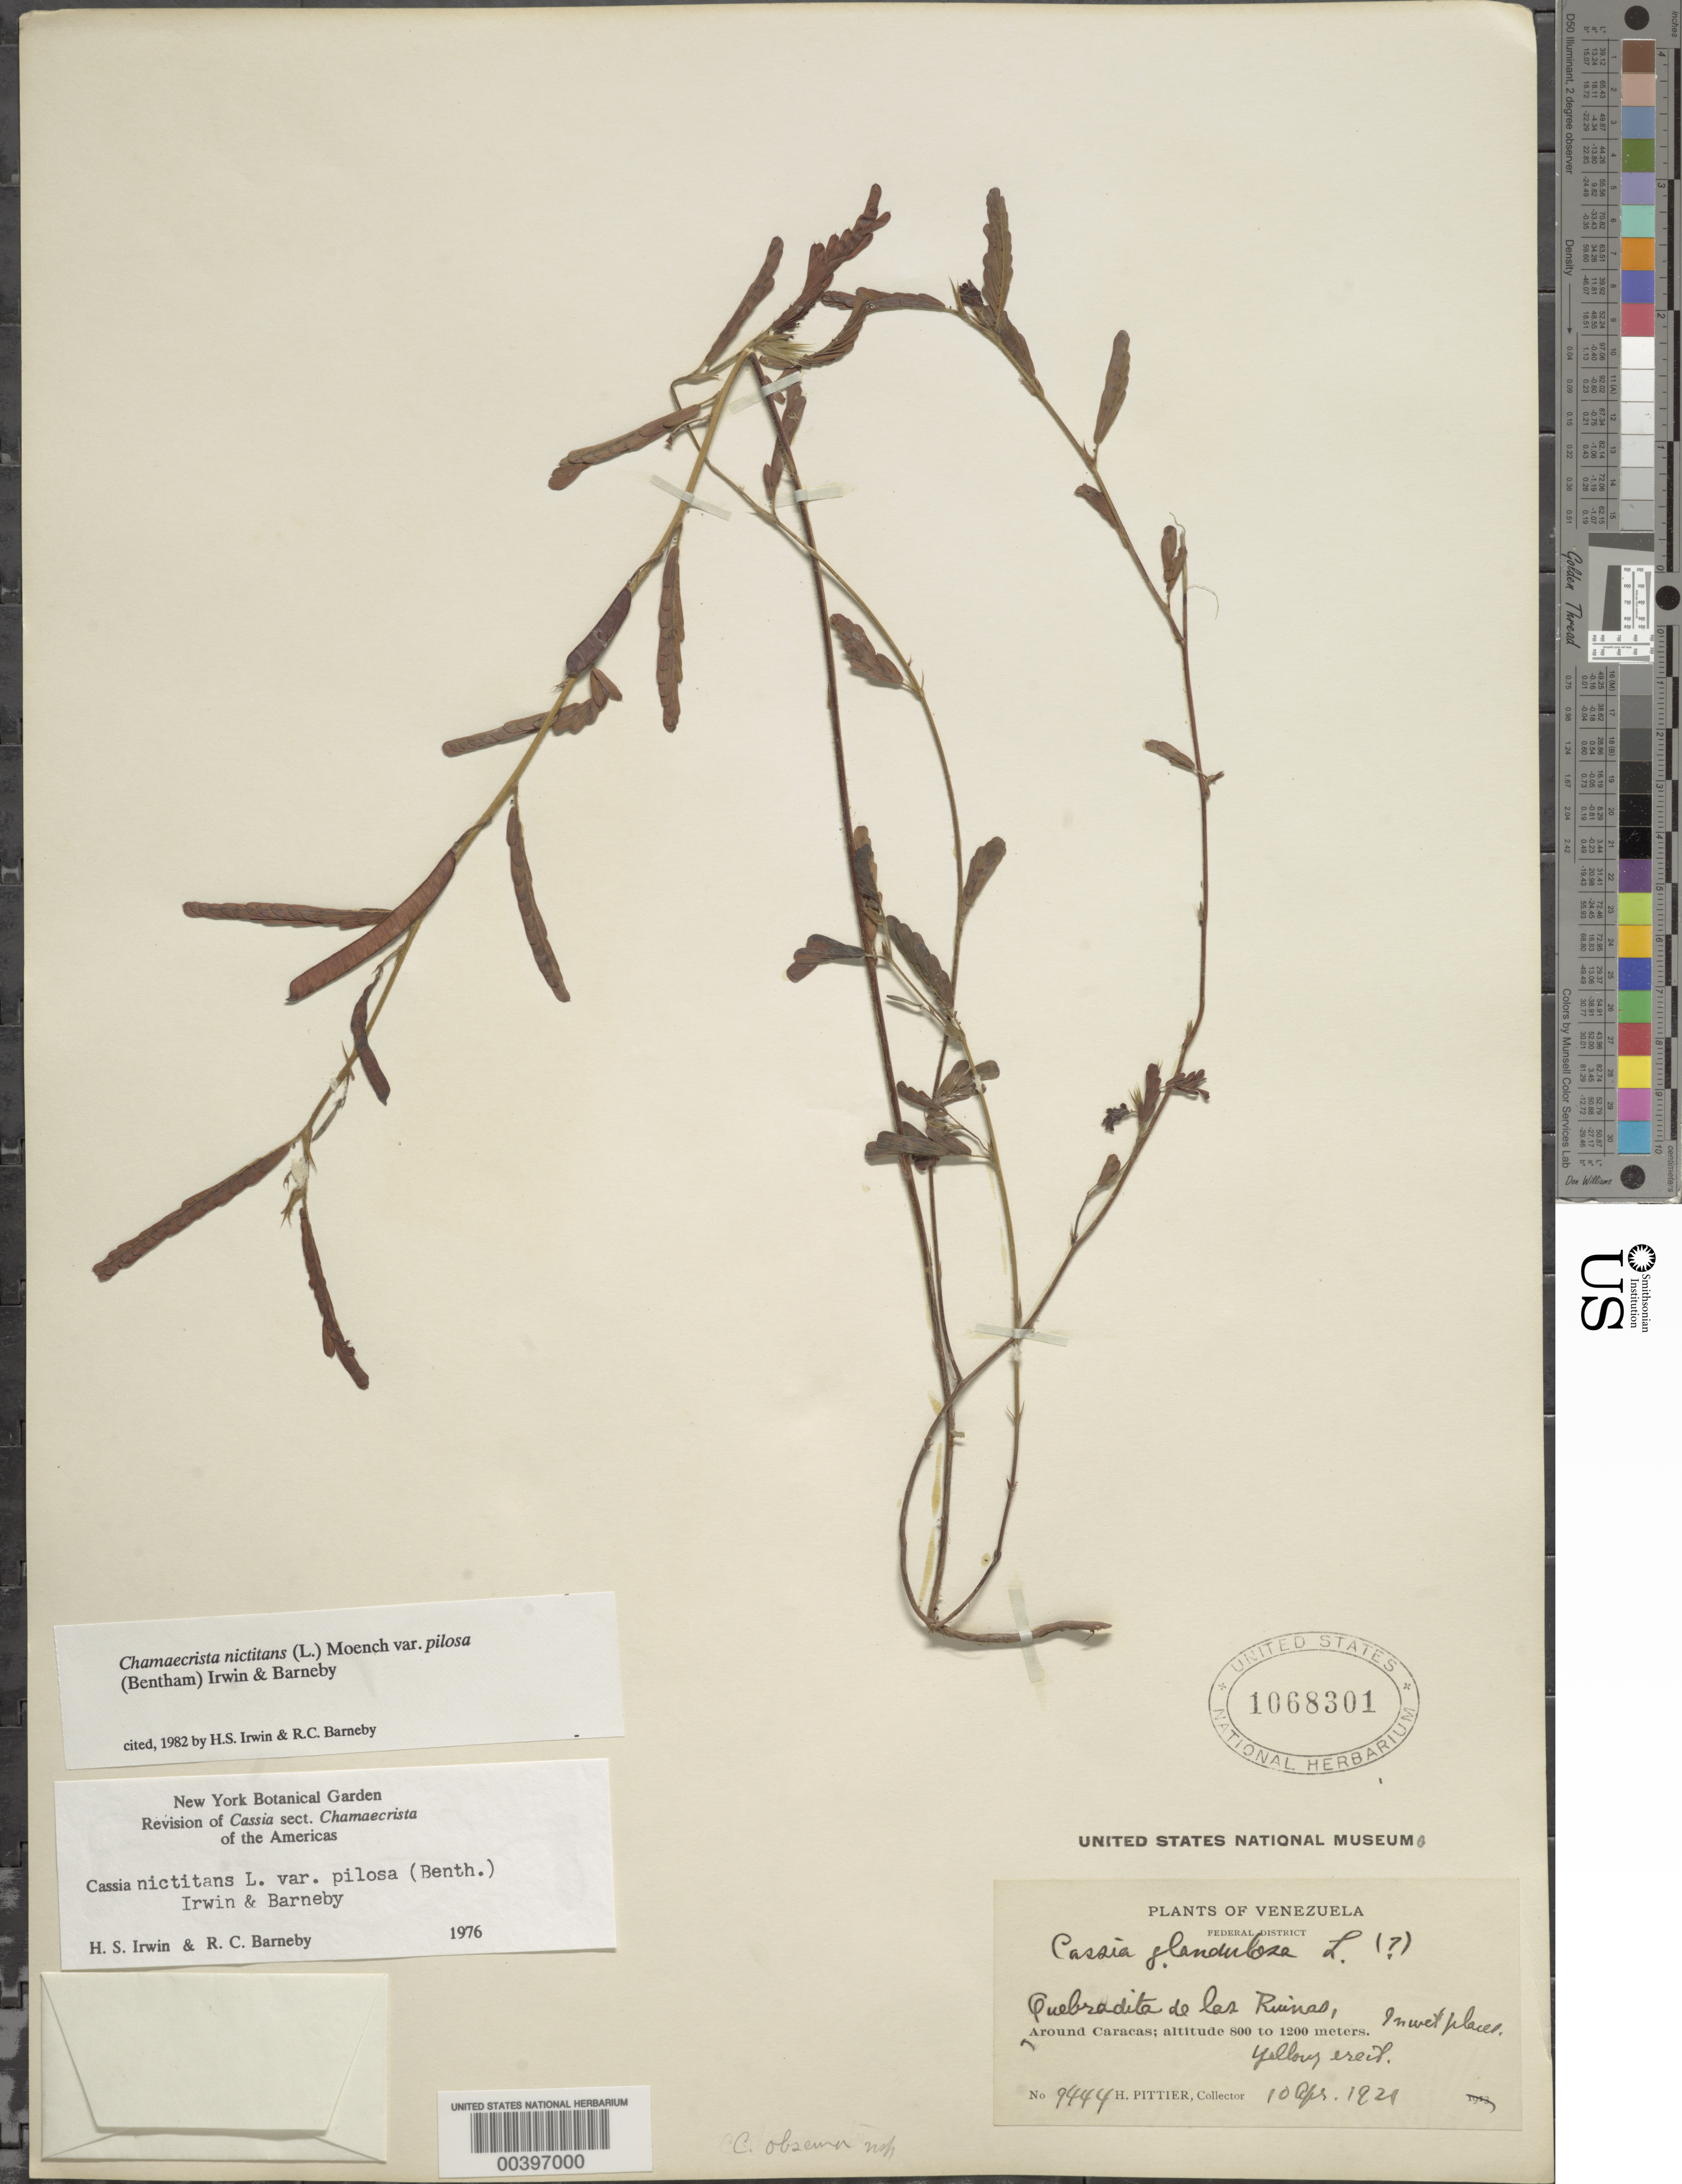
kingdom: Plantae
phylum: Tracheophyta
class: Magnoliopsida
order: Fabales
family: Fabaceae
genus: Chamaecrista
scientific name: Chamaecrista nictitans var. pilosa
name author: (Benth.) H.S. Irwin & Barneby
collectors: H. F. Pittier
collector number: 9444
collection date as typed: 10 Apr 1921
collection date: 1921-04-10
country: Venezuela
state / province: Distrito Federal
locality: Quebradita de las ruinas; around caracas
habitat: In wet places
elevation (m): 800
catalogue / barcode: US 1068301